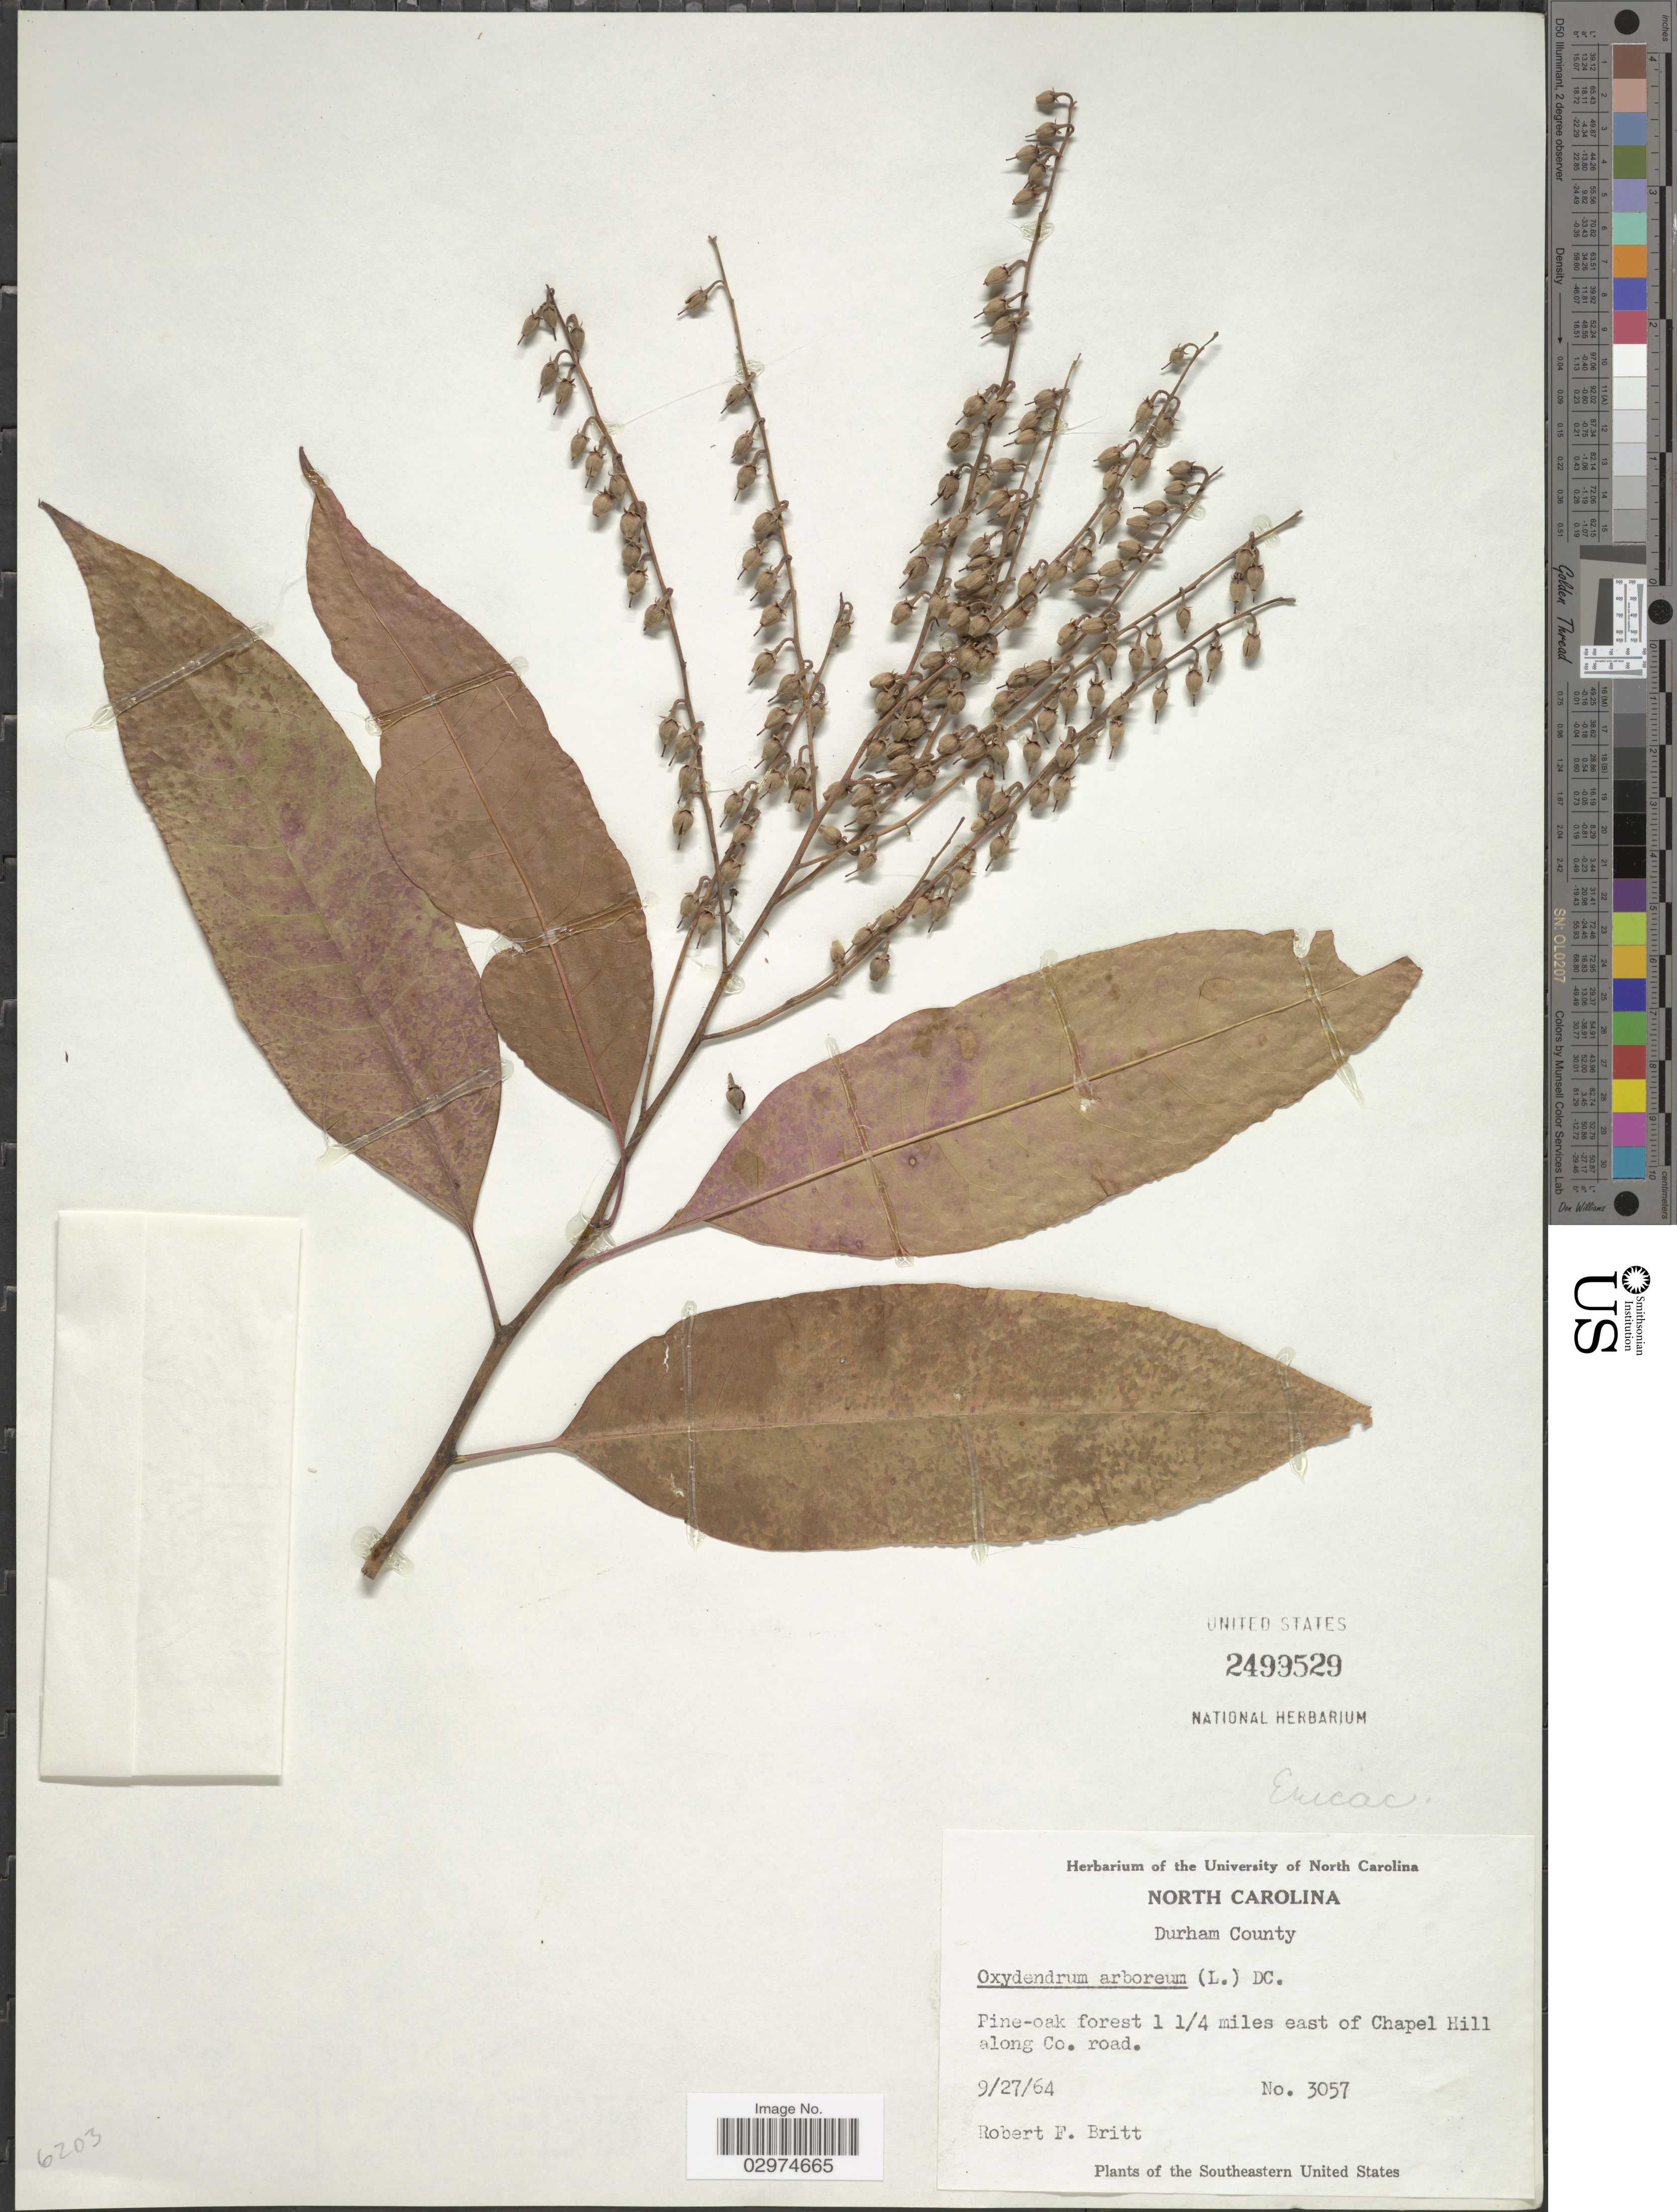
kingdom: Plantae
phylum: Tracheophyta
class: Magnoliopsida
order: Ericales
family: Ericaceae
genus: Oxydendrum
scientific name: Oxydendrum arboreum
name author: (L.) DC.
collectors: R. Britt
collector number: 3057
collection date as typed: Transcribed d/m/y: 27/9/64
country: United States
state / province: North Carolina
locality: Durham County, Pine-oak forest 1 1/4 miles east of Chapel Hill along Co. road.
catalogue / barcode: US 2499529